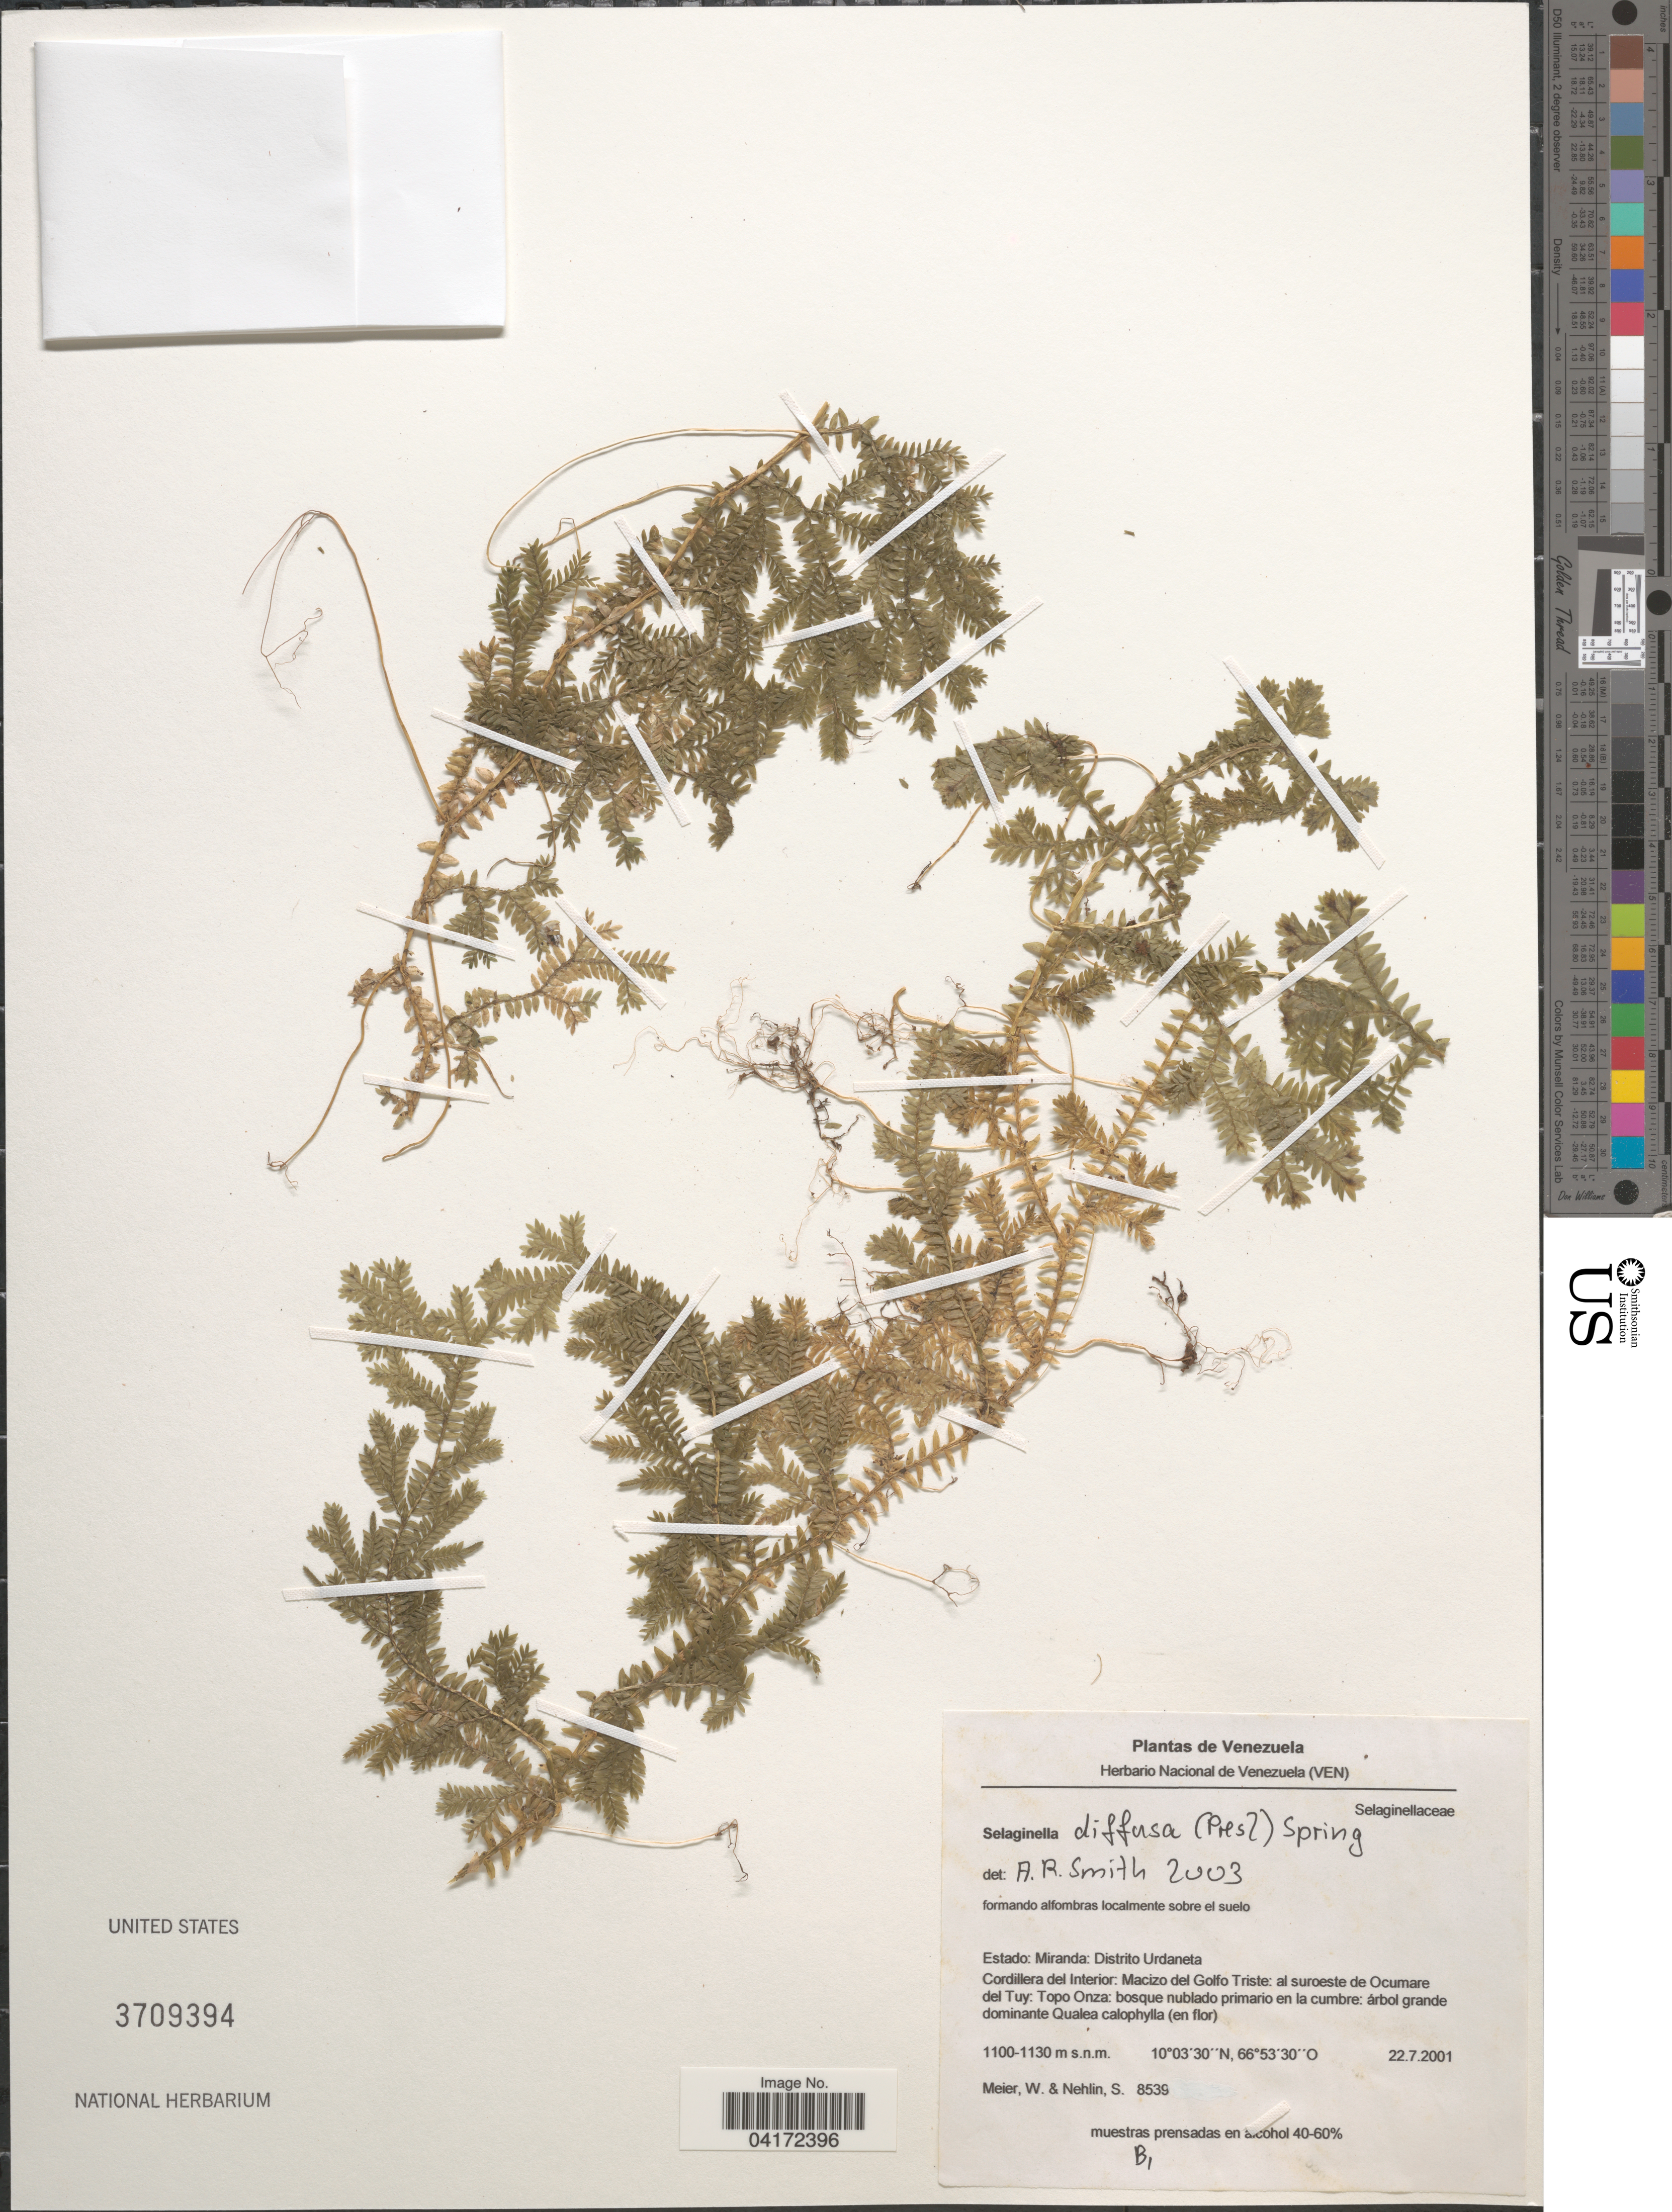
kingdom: Plantae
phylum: Tracheophyta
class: Lycopodiopsida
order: Selaginellales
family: Selaginellaceae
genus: Selaginella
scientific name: Selaginella diffusa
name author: (C. Presl) Spring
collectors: W. Meier & S. Nehlin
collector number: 8539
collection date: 2001-07-22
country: Venezuela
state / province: Miranda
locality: Distrito Urdaneta. Cordillera del Interior: Macizo del Golfo Triste: al suroeste de Ocumare del Tuy: Topo Onza.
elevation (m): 1100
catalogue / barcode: US 3709394